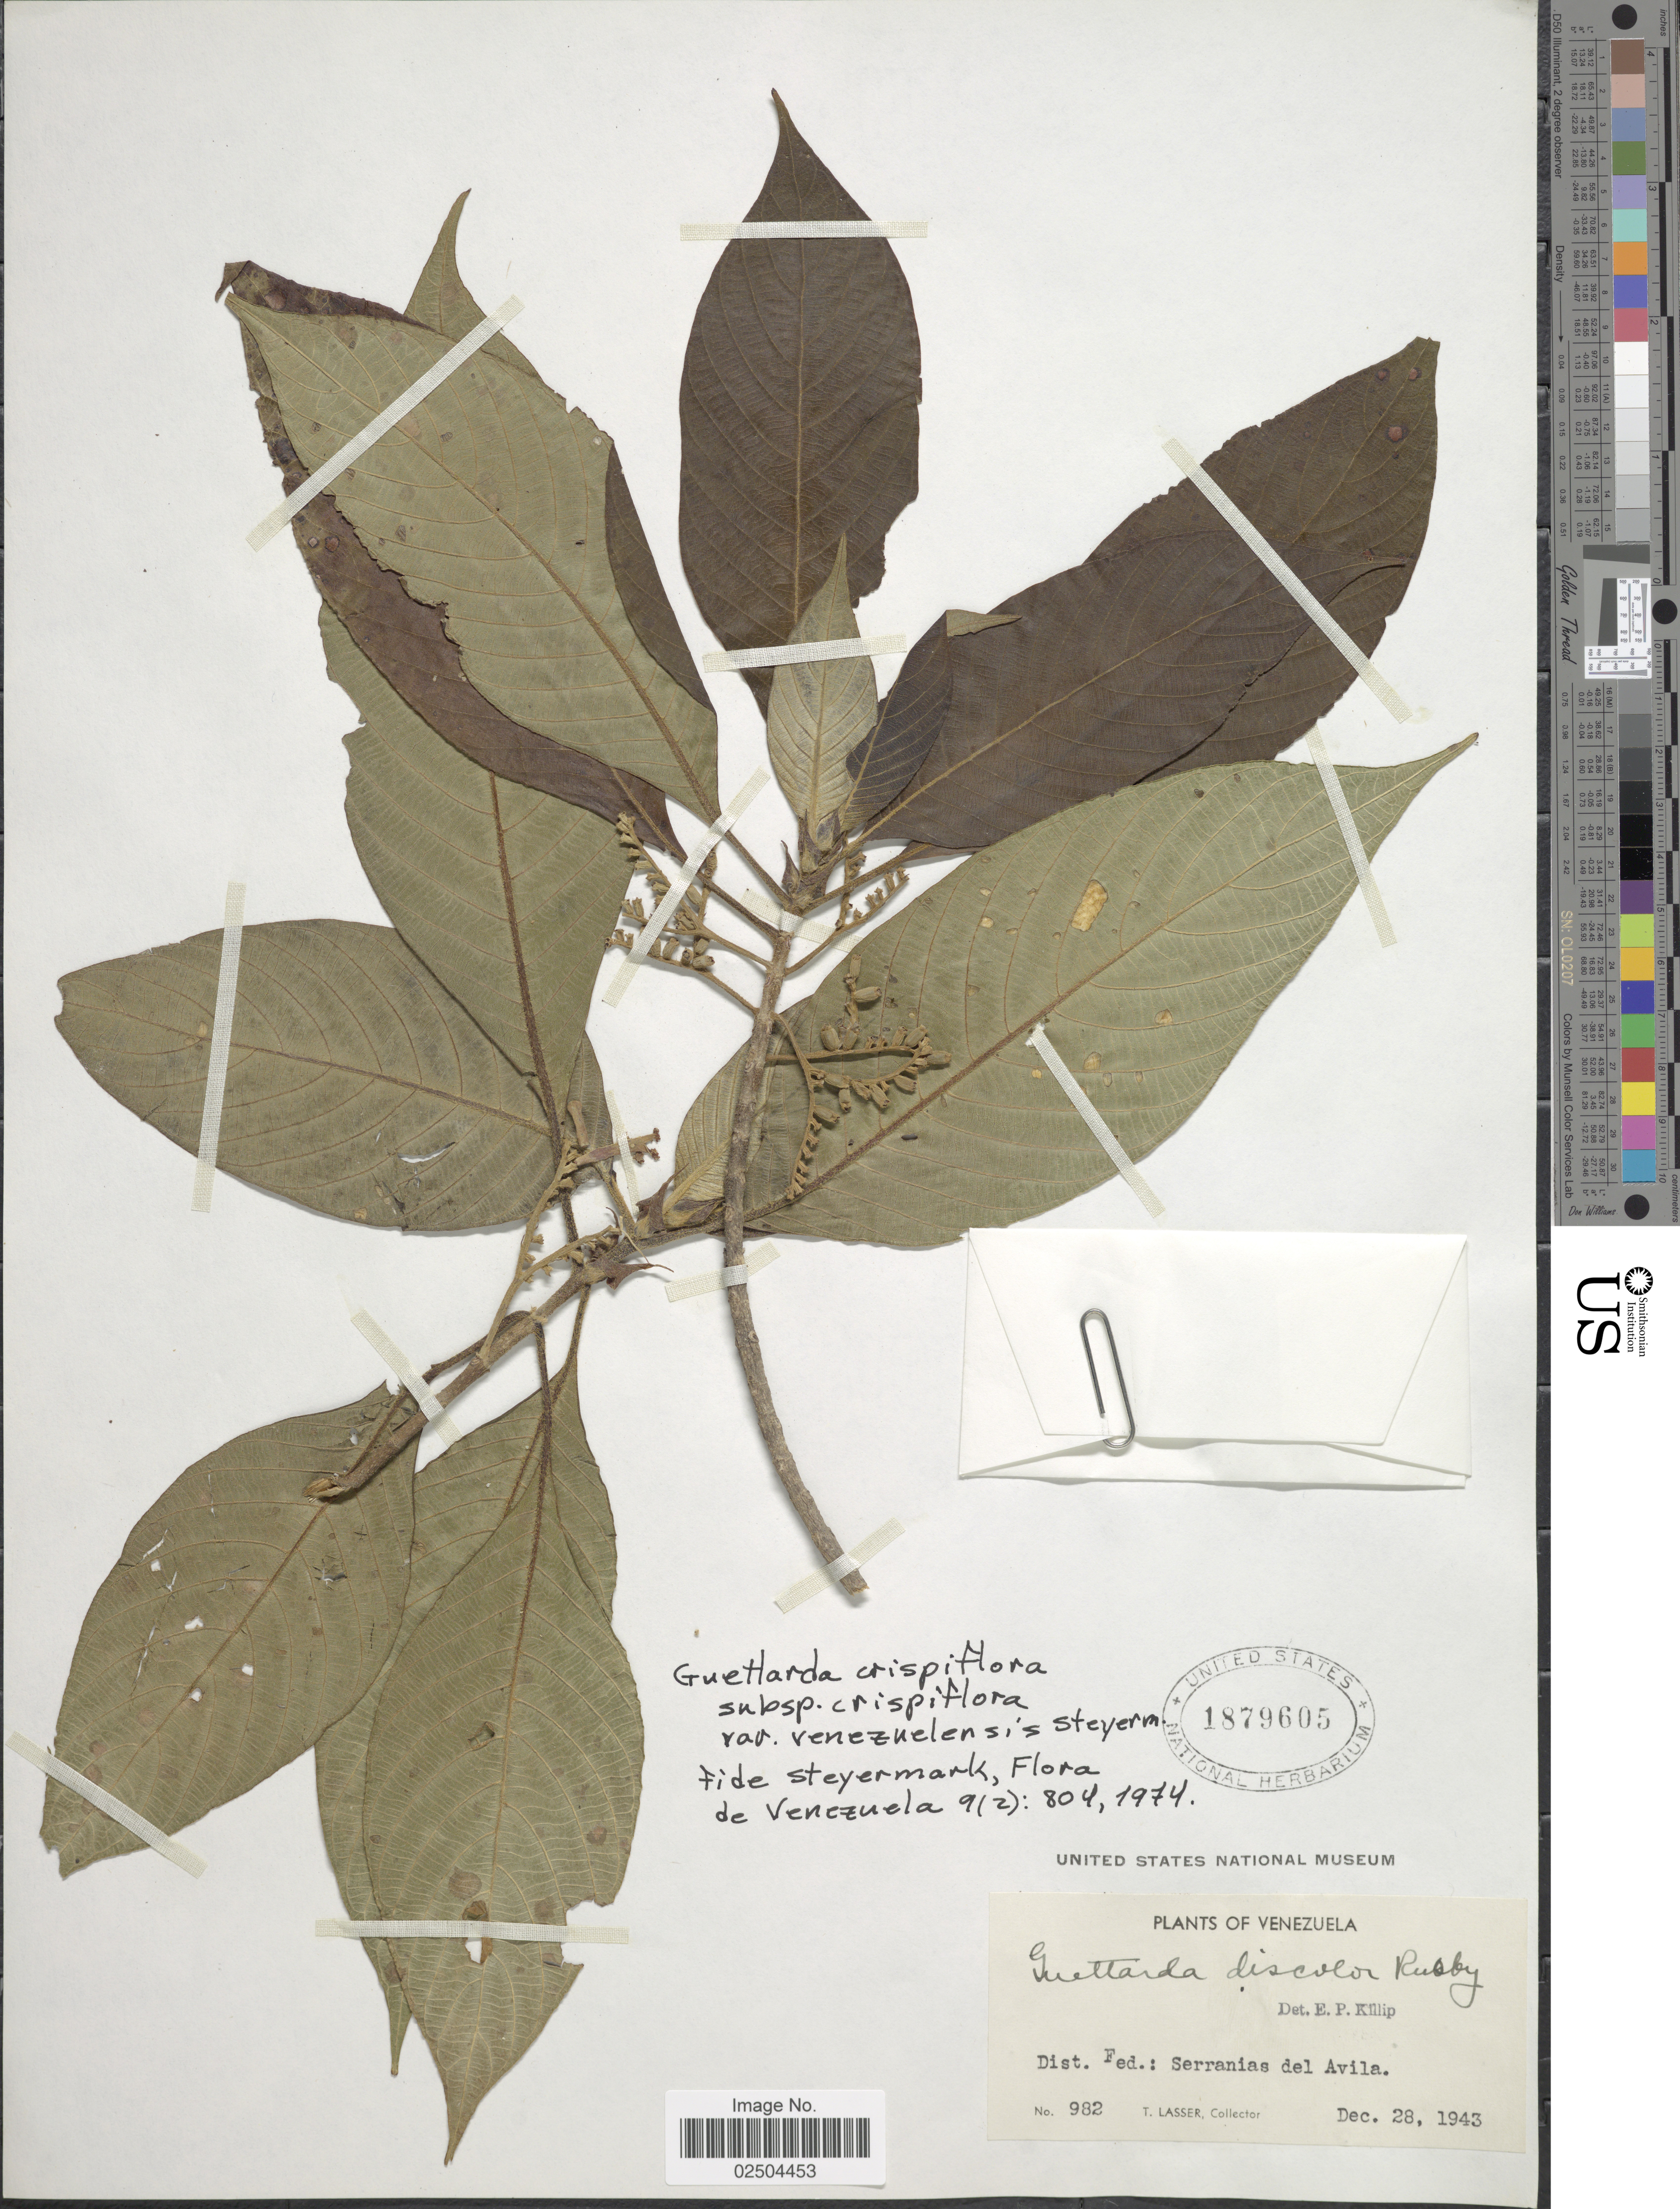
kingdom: Plantae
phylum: Tracheophyta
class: Magnoliopsida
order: Gentianales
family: Rubiaceae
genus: Guettarda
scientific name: Guettarda crispiflora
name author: Vahl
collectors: T. Lasser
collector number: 982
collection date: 1943-12-28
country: Venezuela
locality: Dist. Fed.: Serranias del Avila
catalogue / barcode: US 1879605